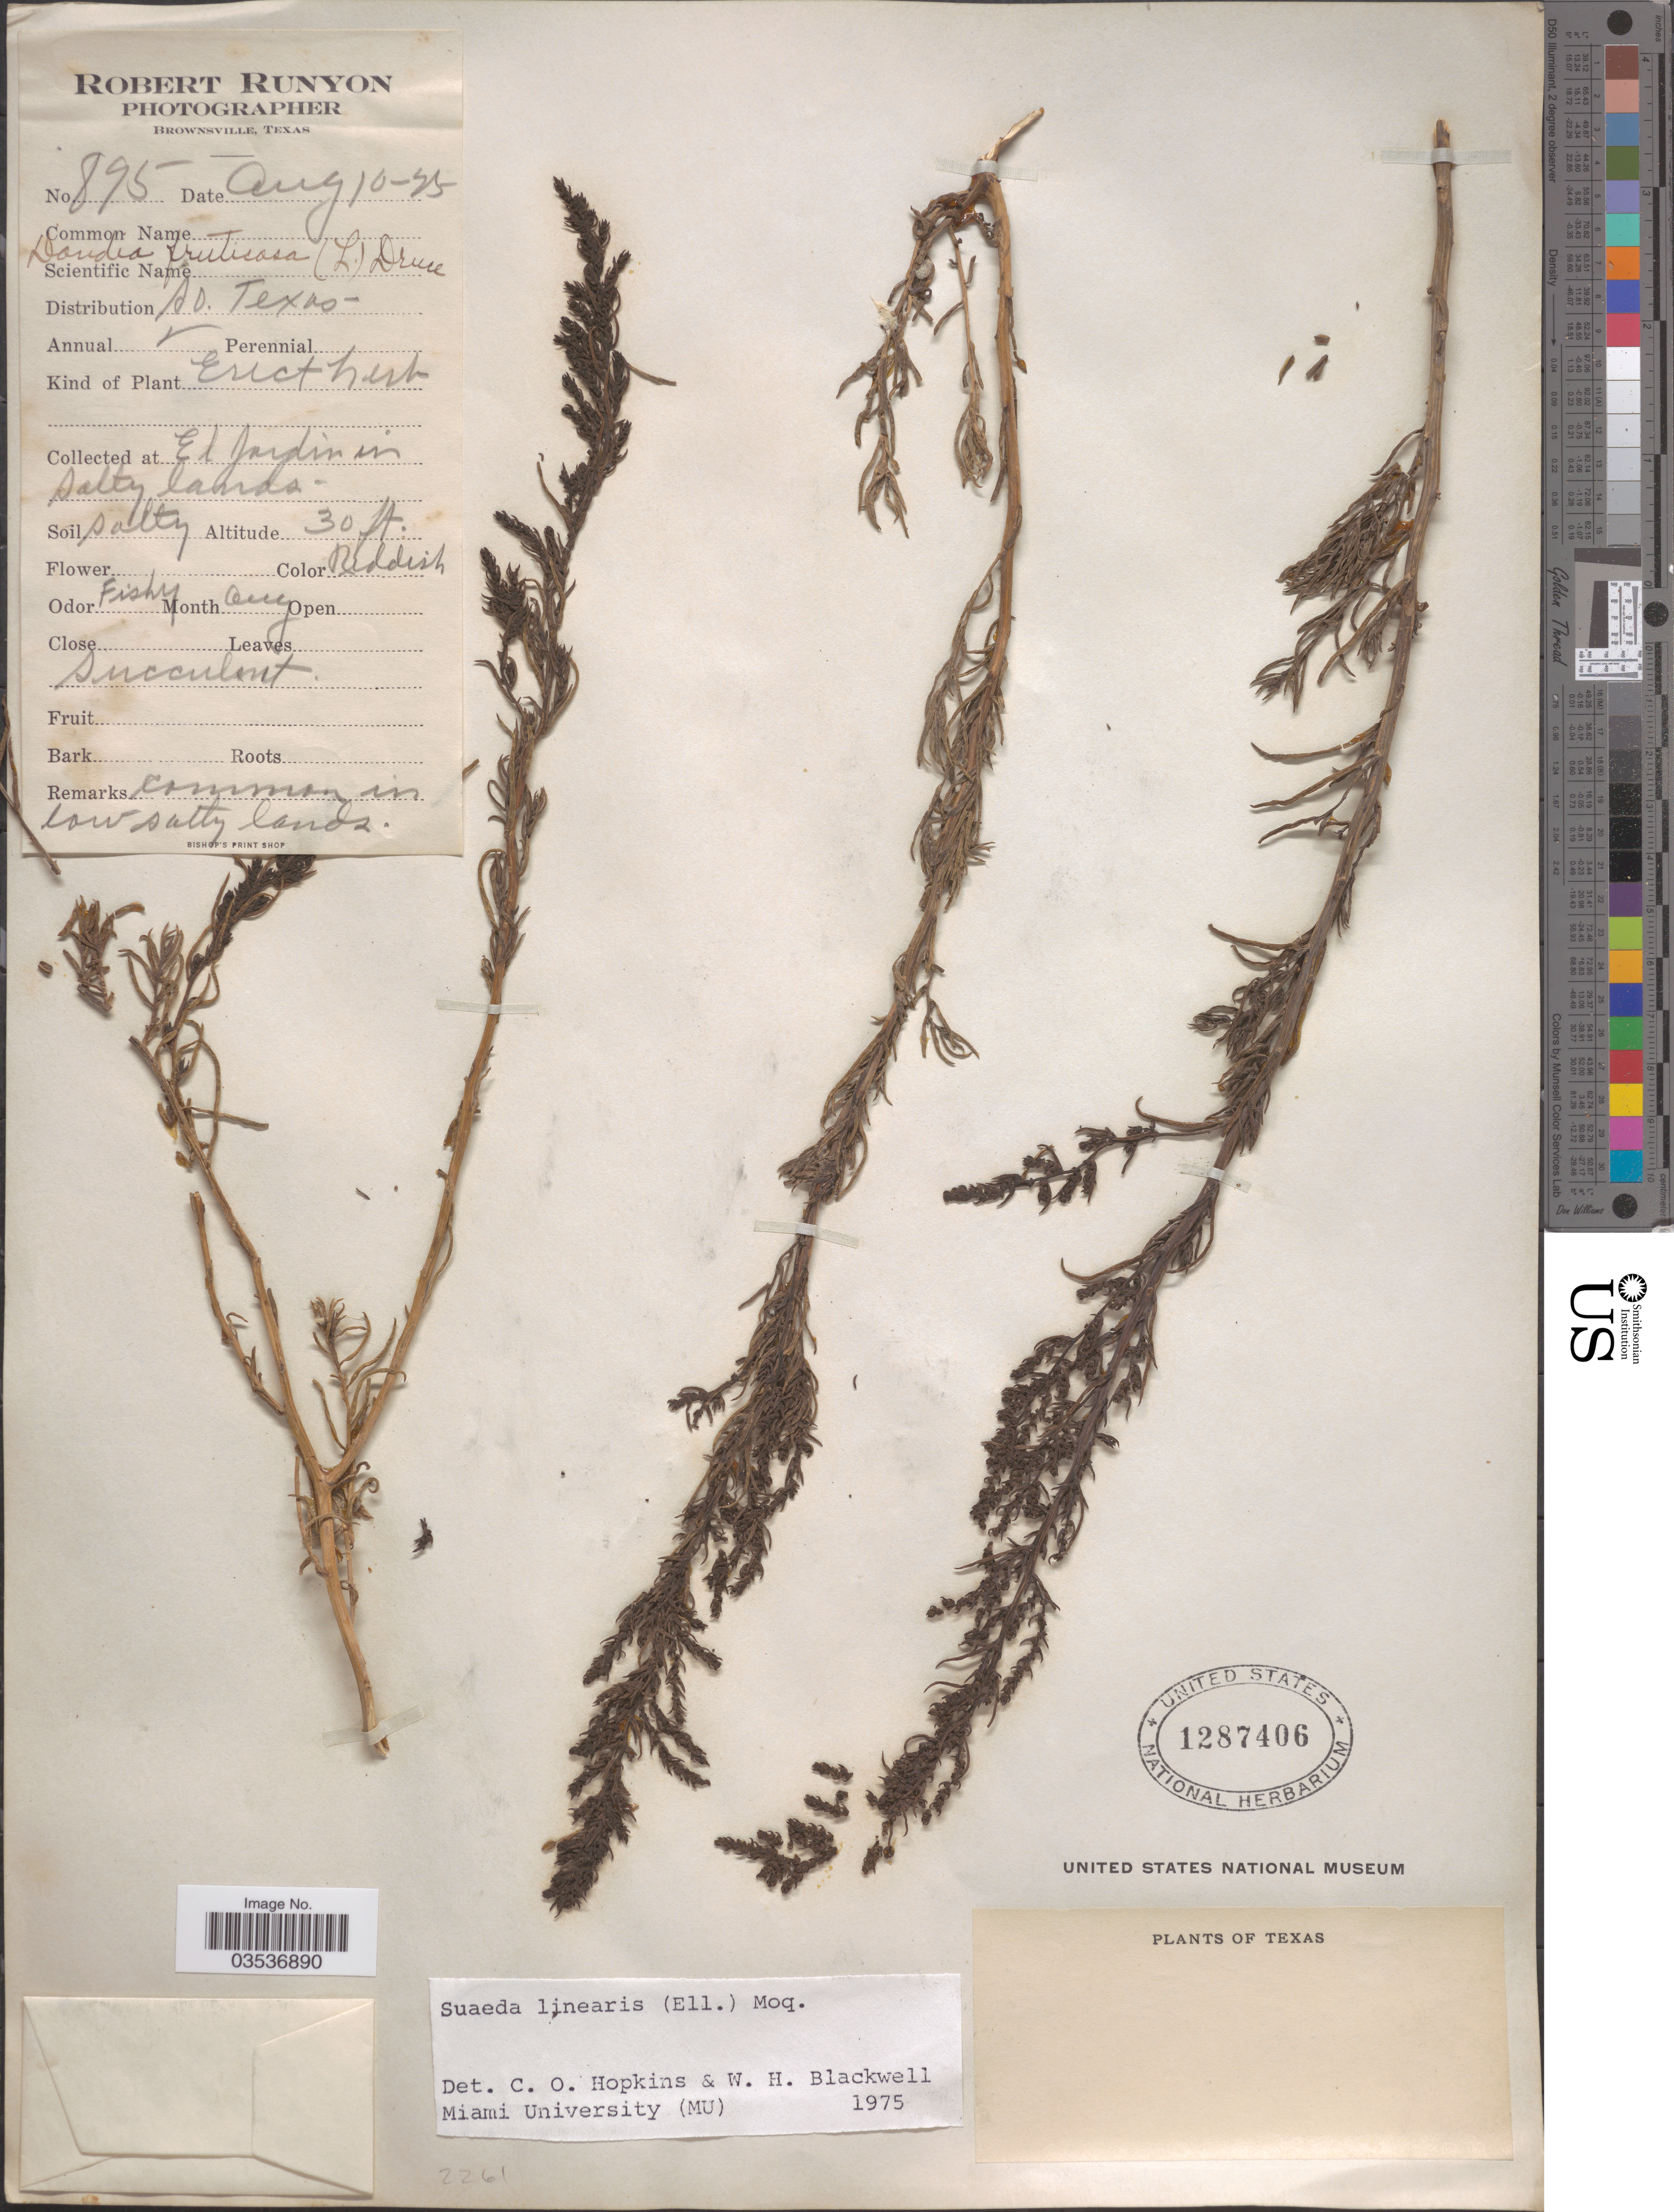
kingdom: Plantae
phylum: Tracheophyta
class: Magnoliopsida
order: Caryophyllales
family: Amaranthaceae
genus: Dondia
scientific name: Dondia linearis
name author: (Elliott) A. Heller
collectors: R. Runyon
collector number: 895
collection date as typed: Transcribed d/m/y: 10/8/25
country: United States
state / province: Texas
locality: El Jardin in salty lands.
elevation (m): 9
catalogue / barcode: US 1287406